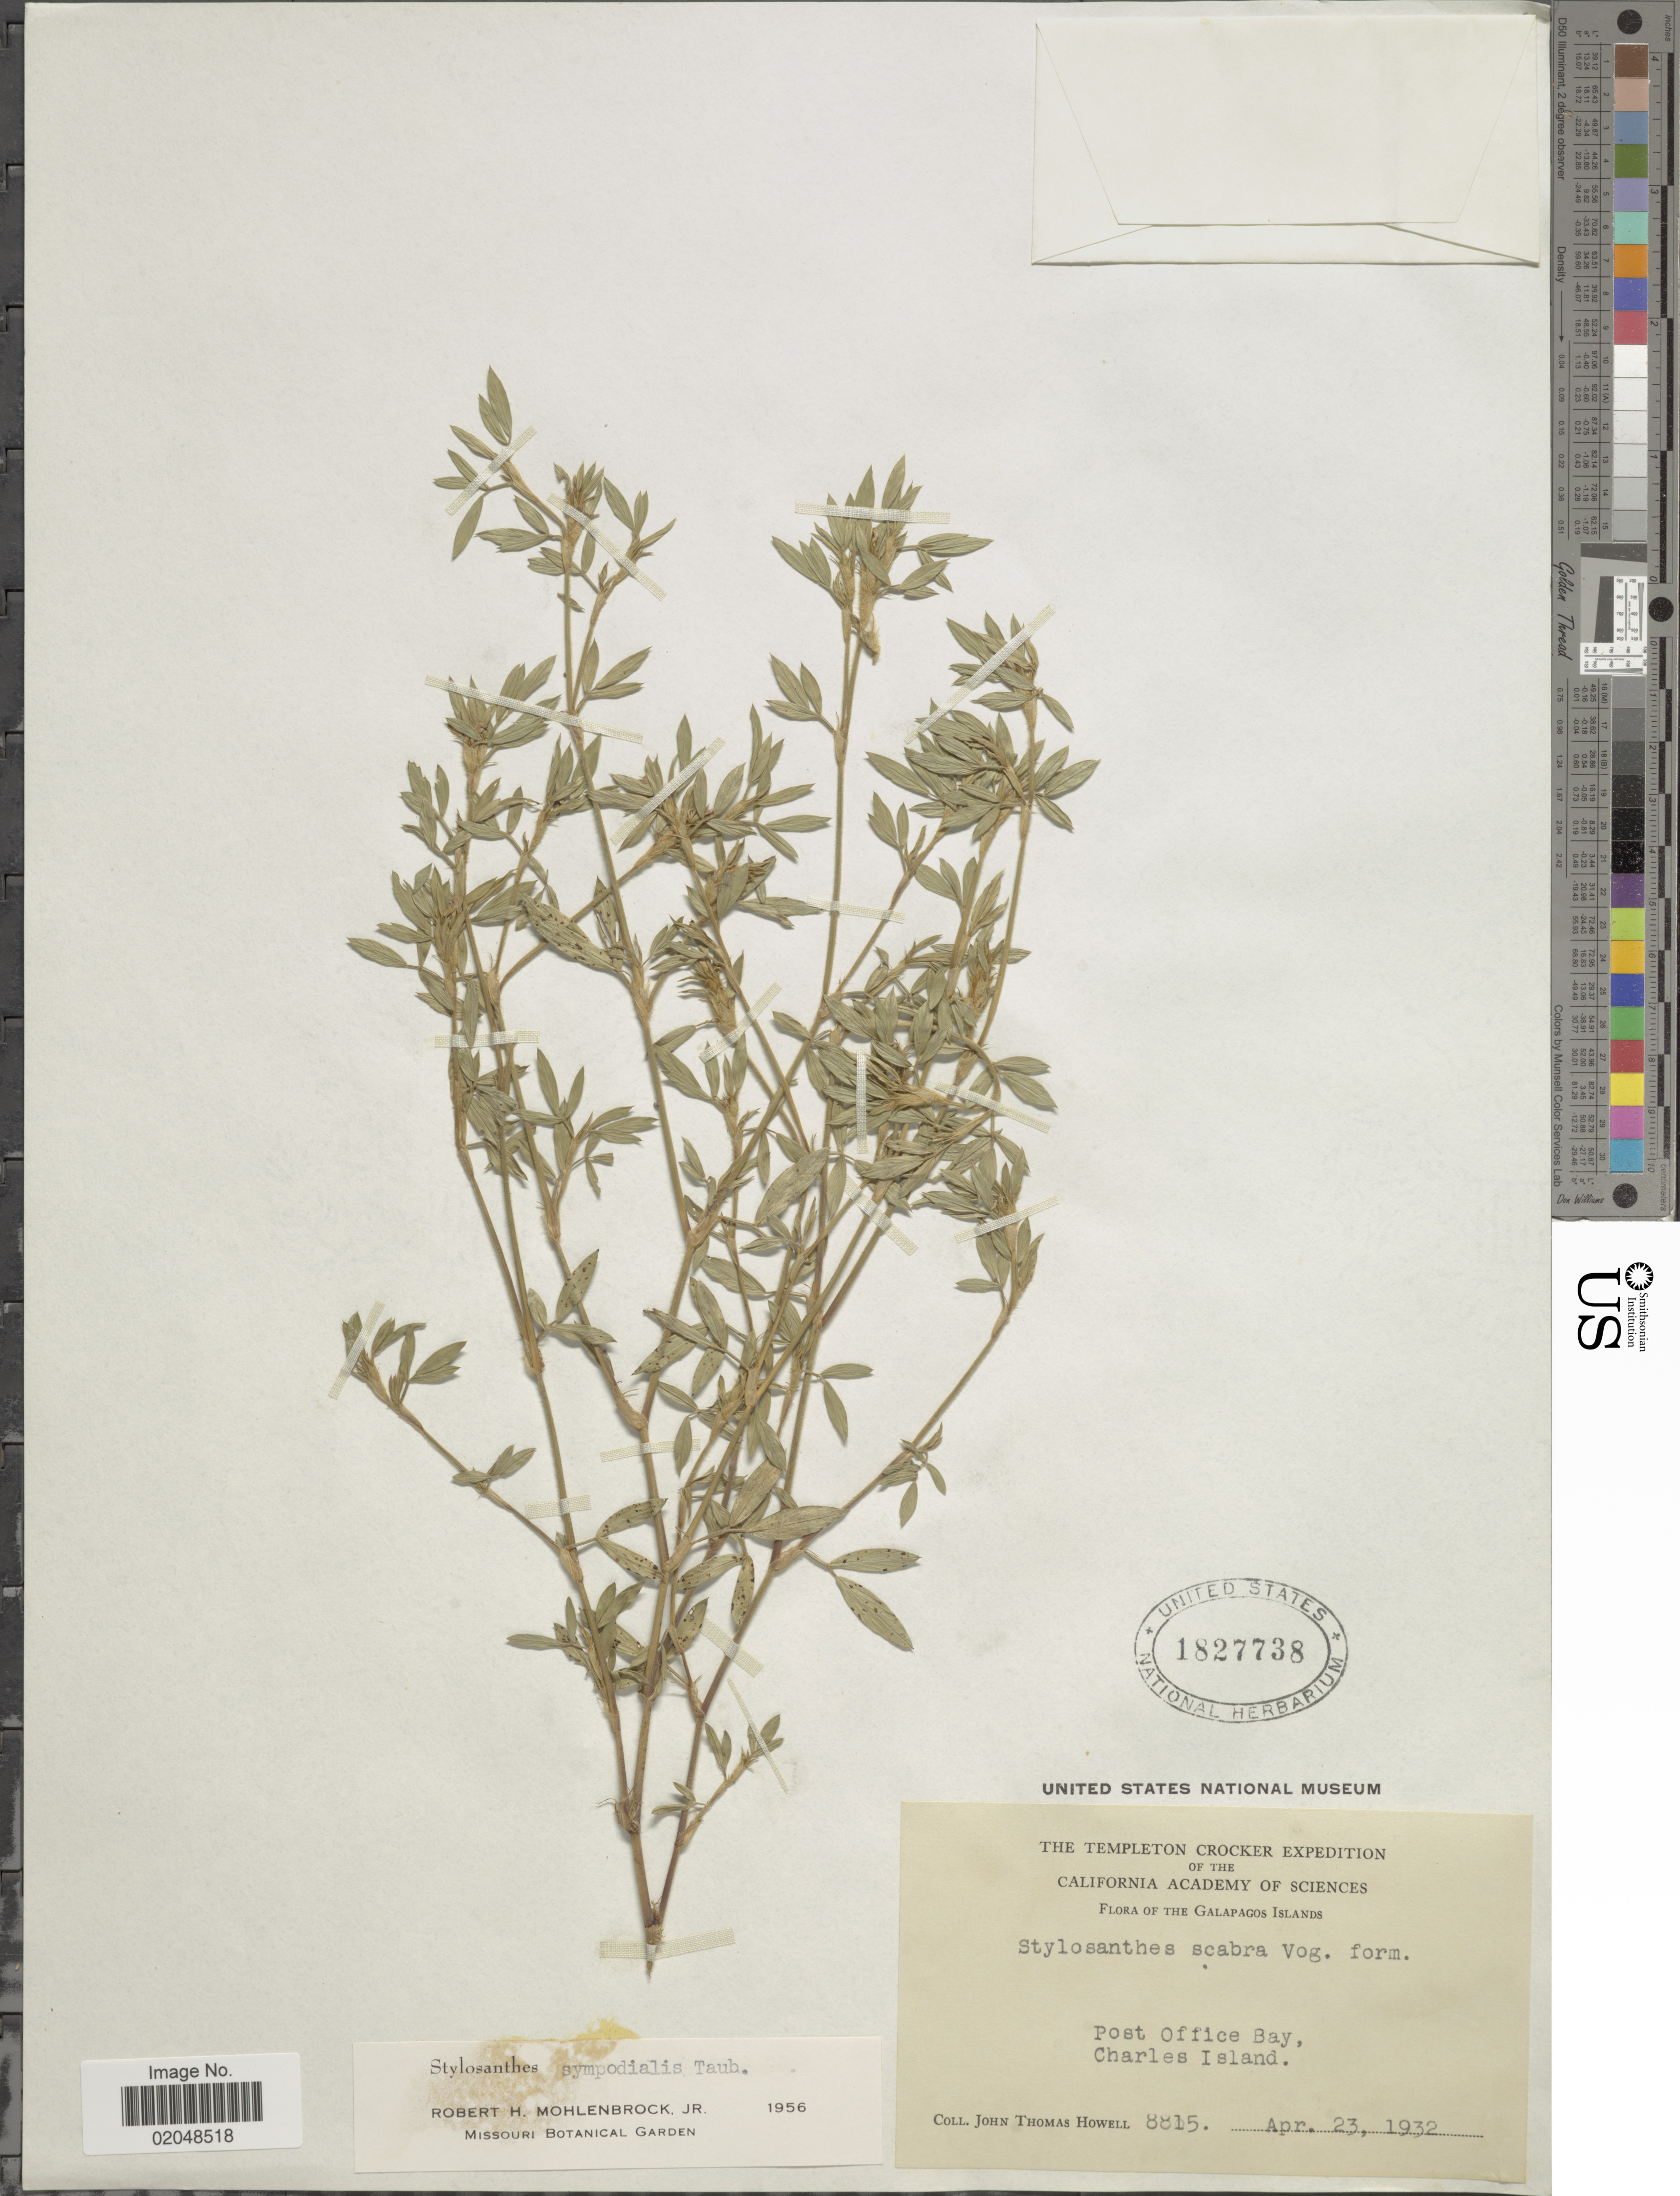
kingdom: Plantae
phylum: Tracheophyta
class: Magnoliopsida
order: Fabales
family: Fabaceae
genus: Stylosanthes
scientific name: Stylosanthes sympodialis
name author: Taub.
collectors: J. T. Howell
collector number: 8815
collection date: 1932-04-23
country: Ecuador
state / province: Colón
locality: Galapagos Islands, Post Office Bay, Charles Island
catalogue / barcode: US 1827738